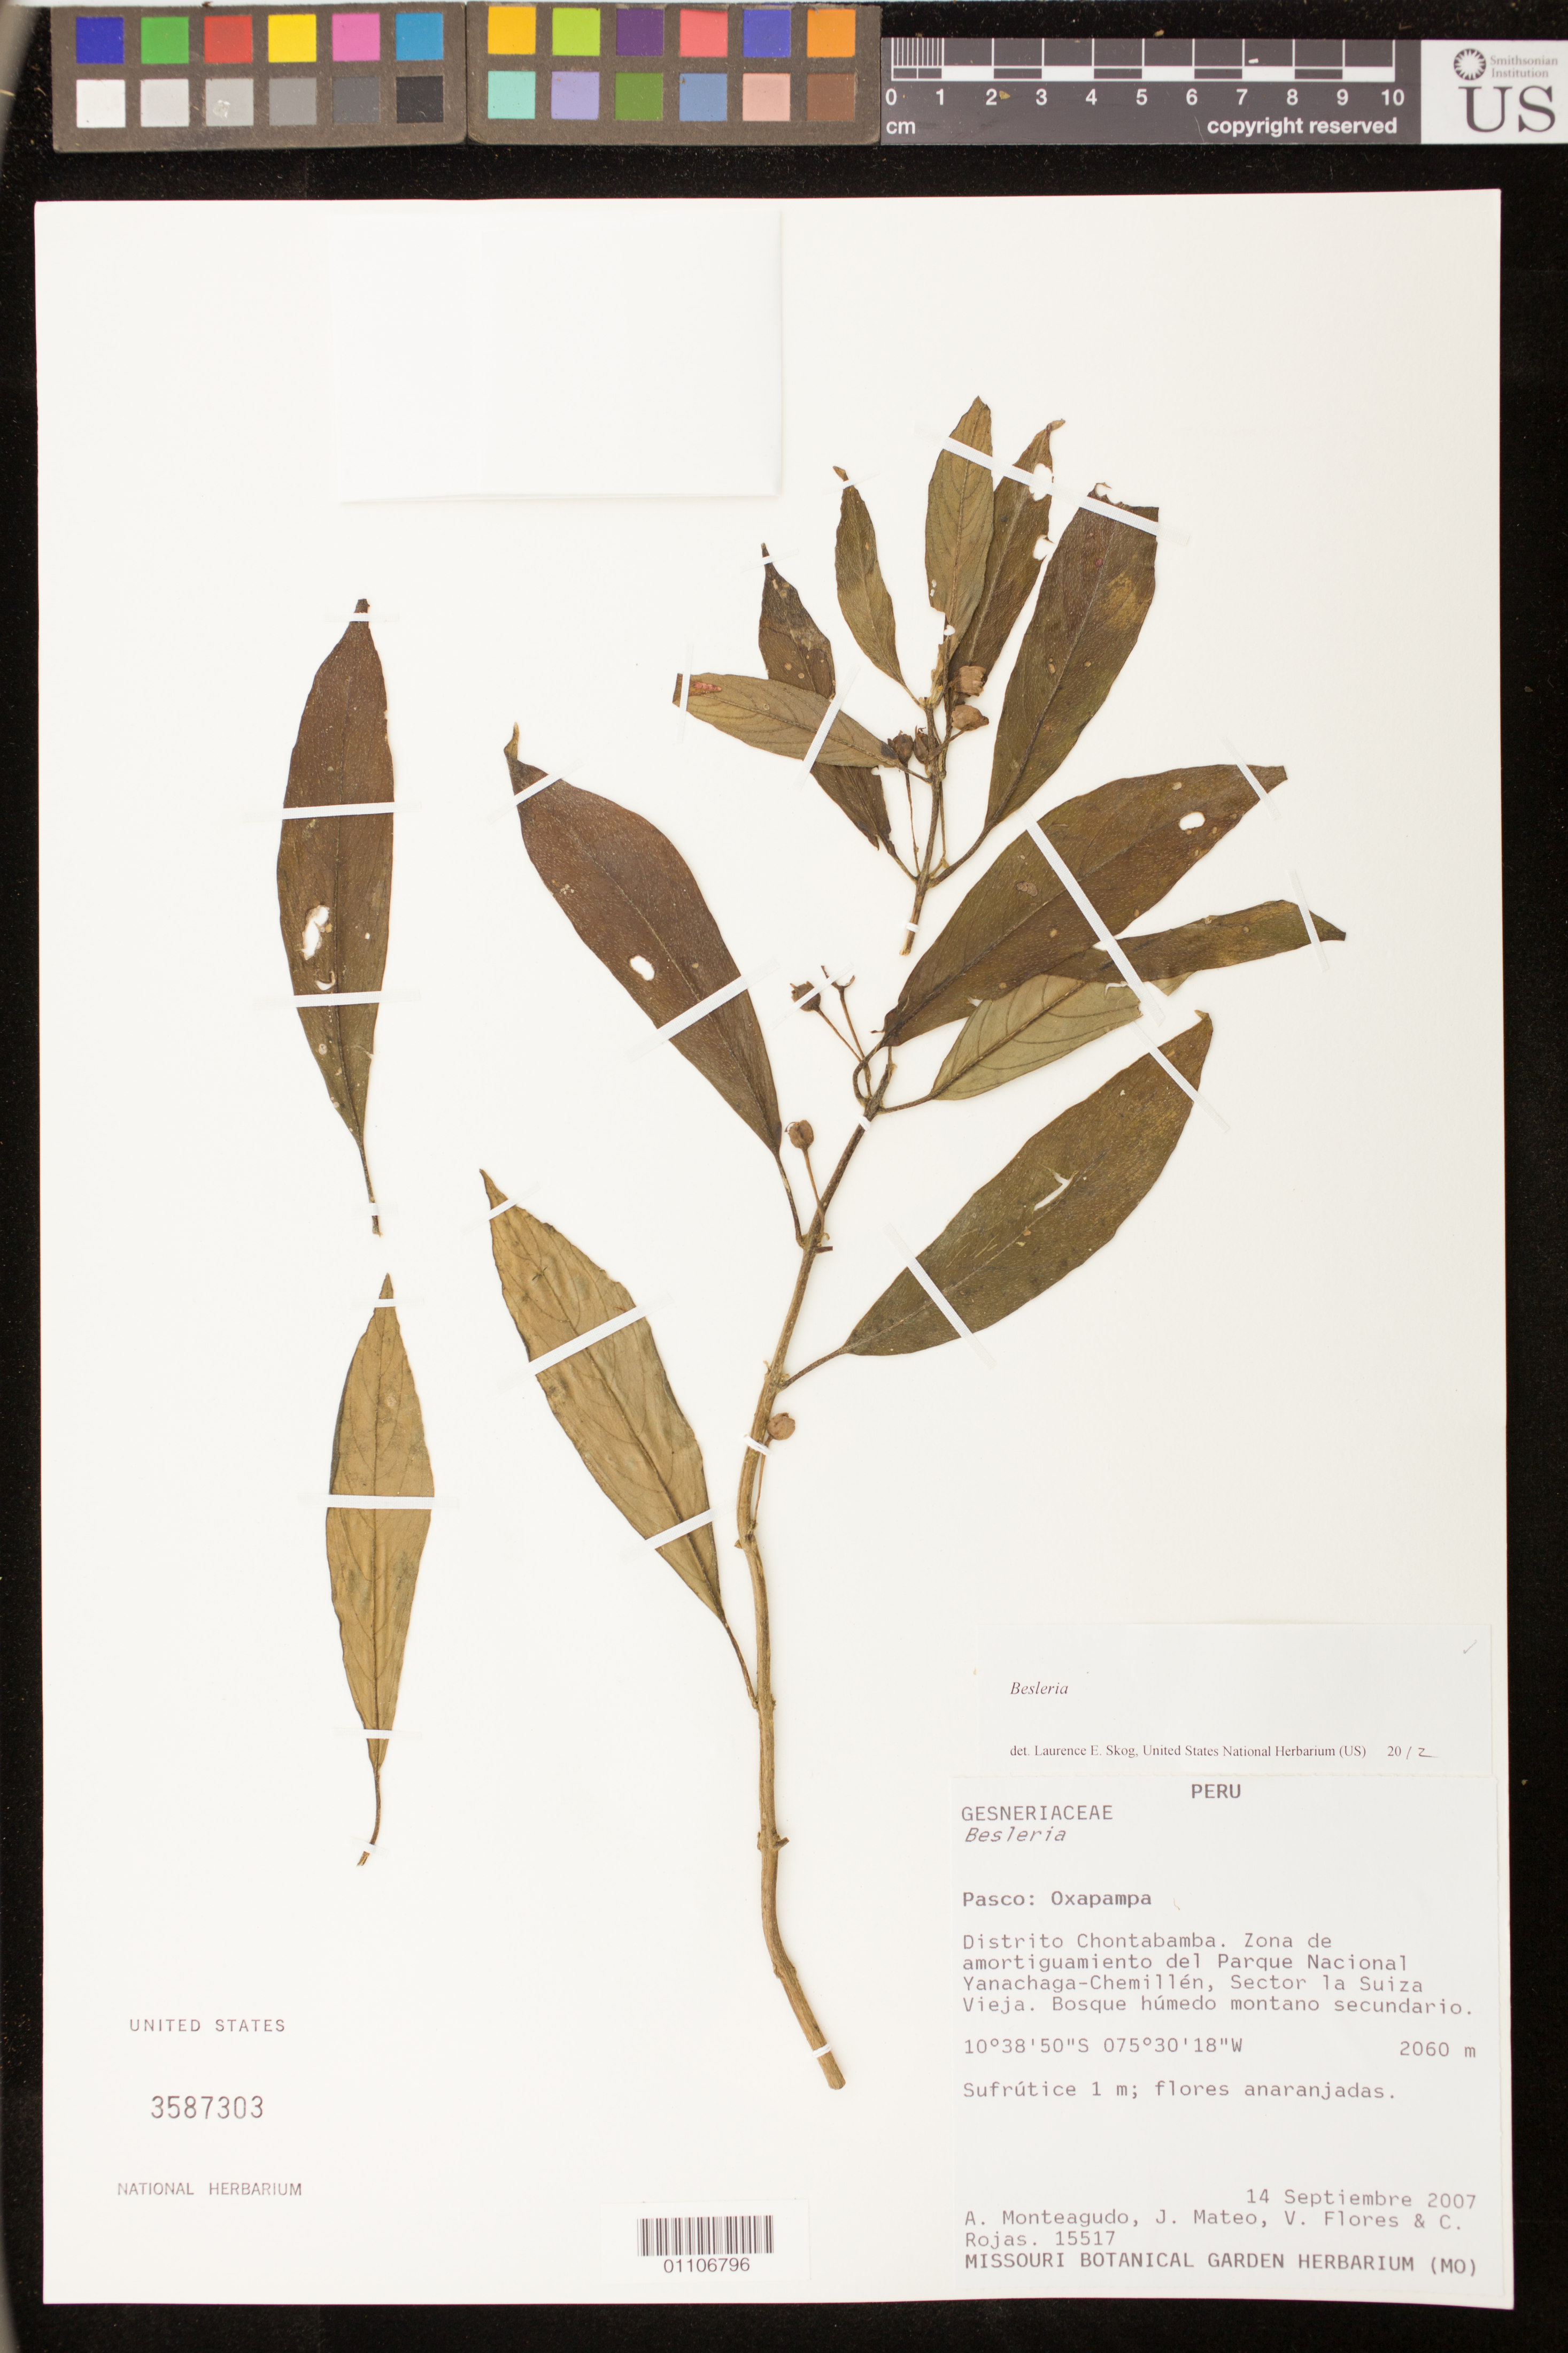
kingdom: Plantae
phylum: Tracheophyta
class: Magnoliopsida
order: Lamiales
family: Gesneriaceae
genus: Besleria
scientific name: Besleria sp.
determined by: Skog, Laurence E.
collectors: A. Monteagudo, J. Mateo, V. Flores & C. Rojas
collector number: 15517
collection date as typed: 14 Sep 2007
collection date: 2007-09-14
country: Peru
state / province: Pasco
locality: Oxapampa: Distrito Chontabamba. Zona de amortiguamiento del Parque Nacional Yanachaga-Chemillen, Sector la Suiza Vieja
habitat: Bosque humedo montano secundario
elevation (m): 2060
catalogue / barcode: US 3587303